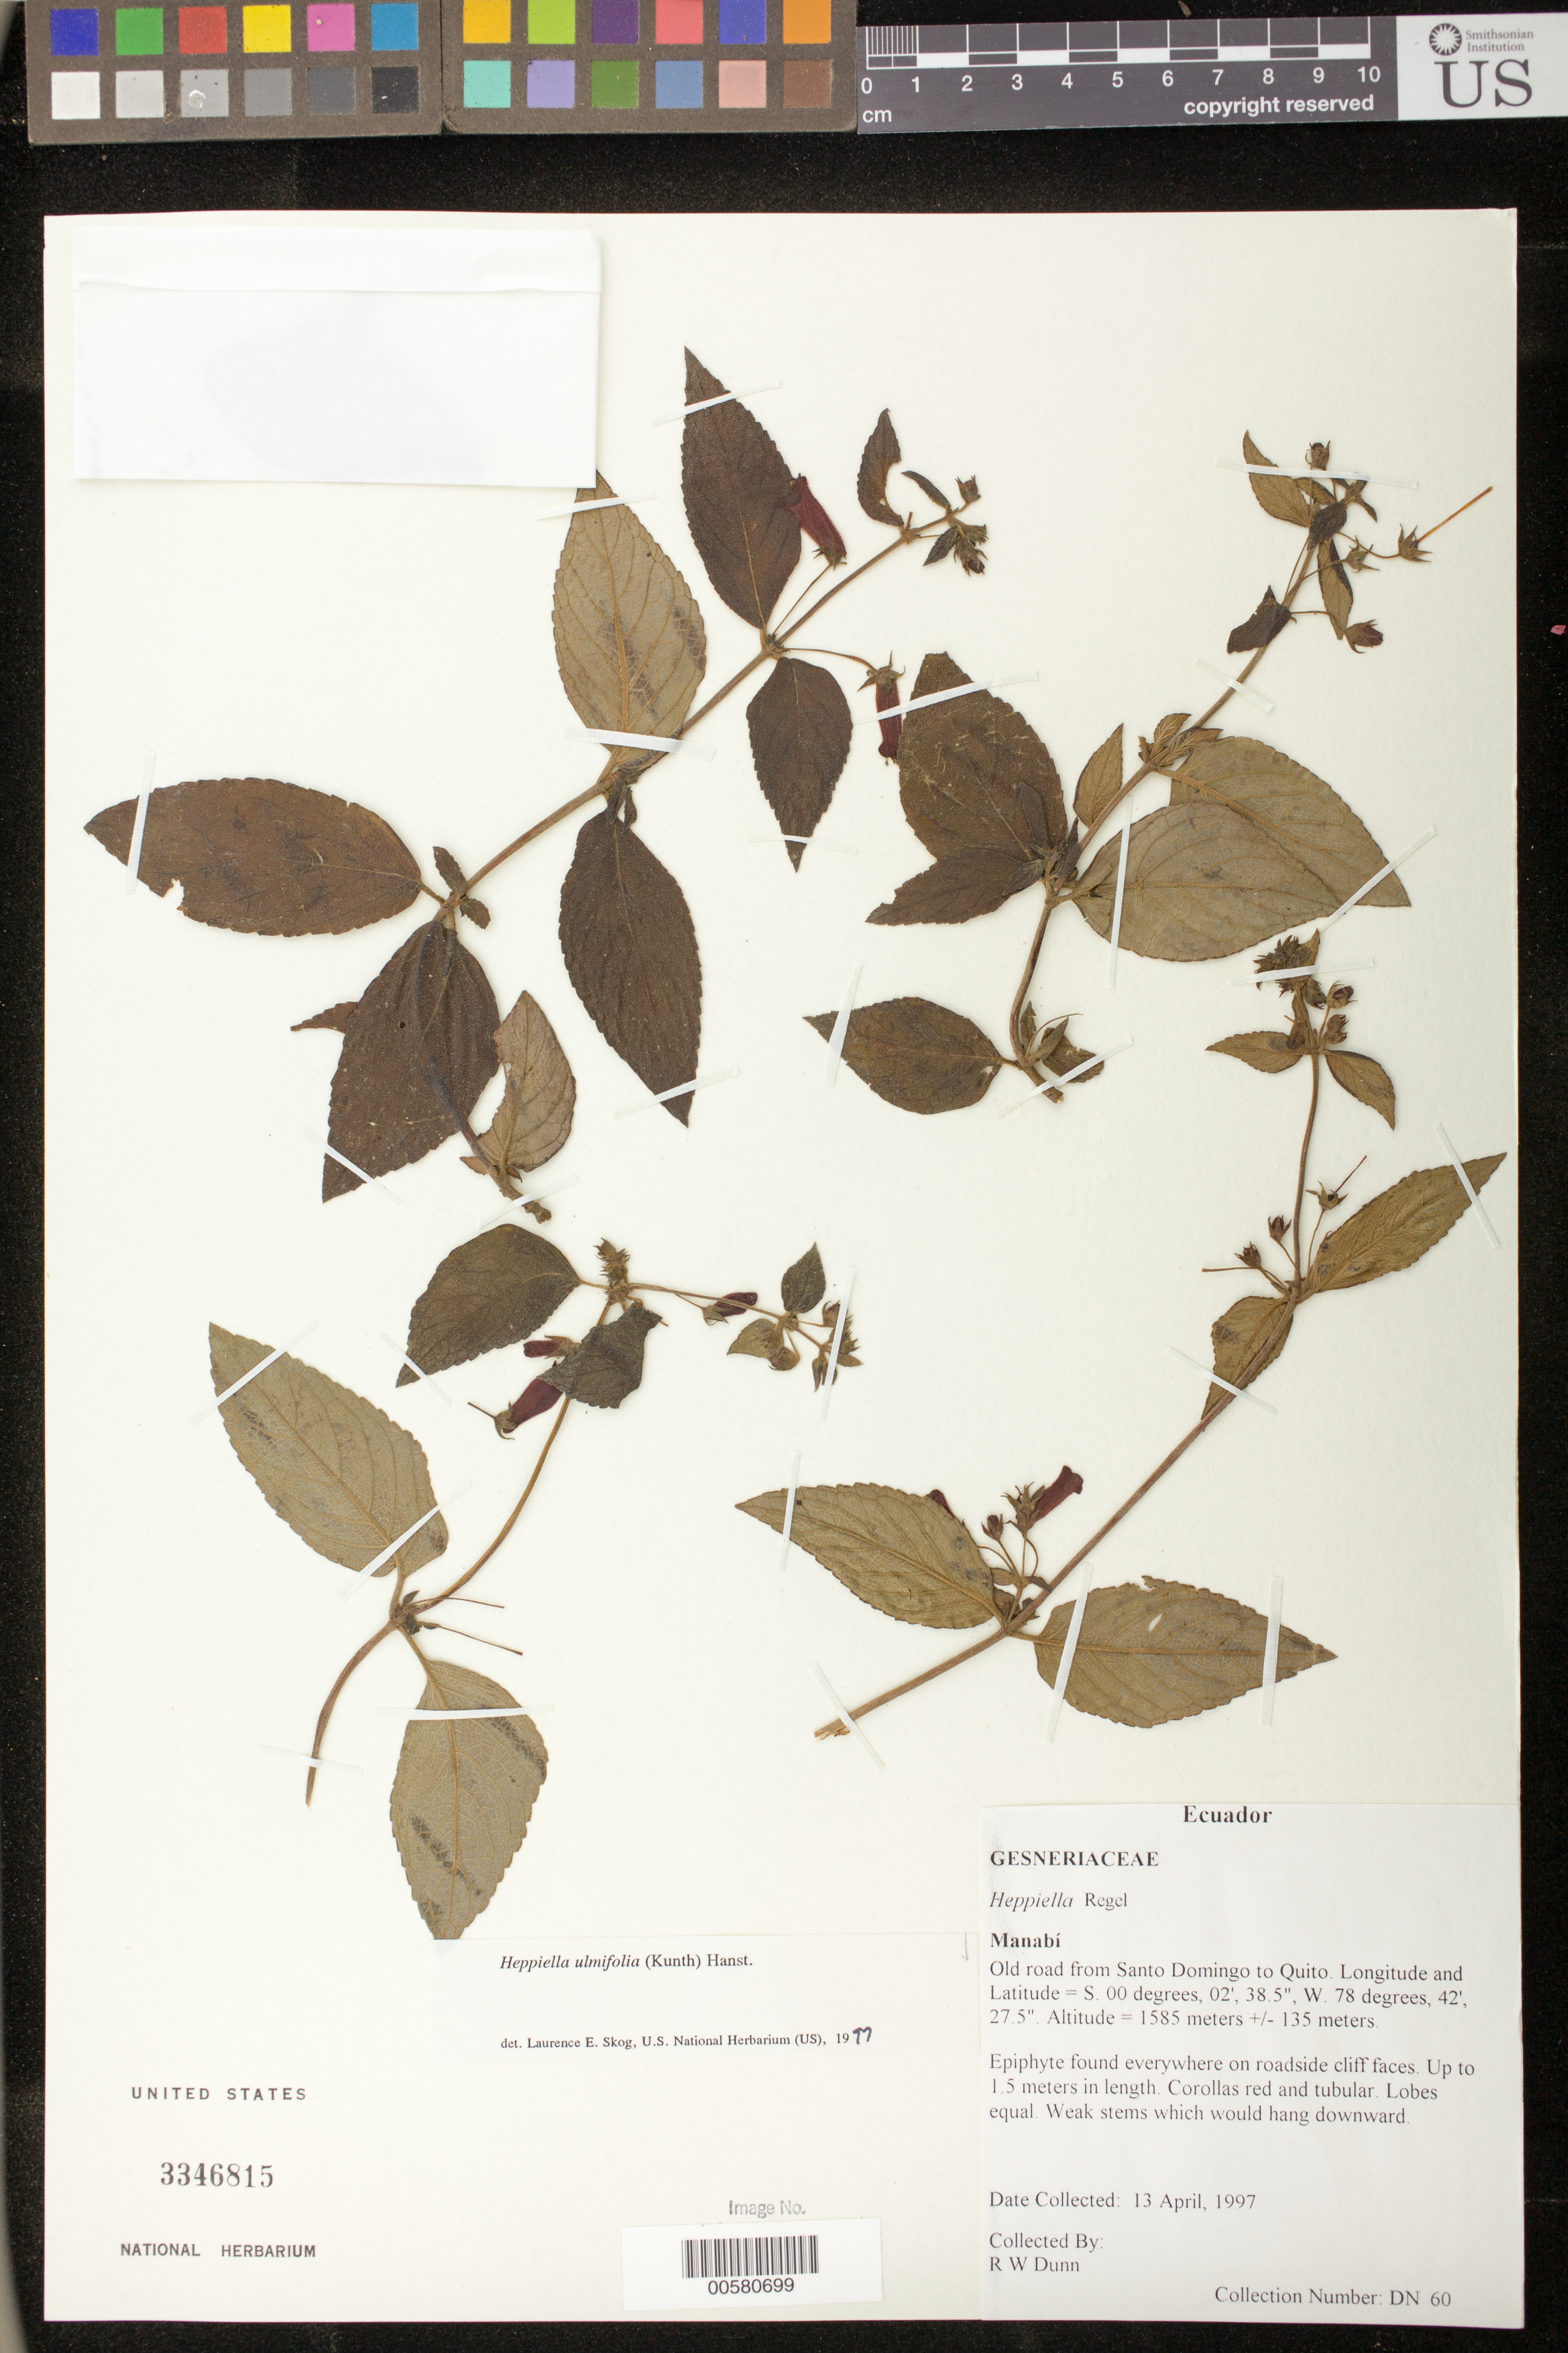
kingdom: Plantae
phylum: Tracheophyta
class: Magnoliopsida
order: Lamiales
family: Gesneriaceae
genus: Heppiella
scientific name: Heppiella ulmifolia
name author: (Kunth) Hanst.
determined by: Skog, Laurence E.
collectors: R. Dunn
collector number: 60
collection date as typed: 13 Apr 1997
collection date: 1997-04-13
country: Ecuador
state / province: Pichincha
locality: Old road from Santo Domingo to Quito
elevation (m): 1400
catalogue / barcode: US 3346815